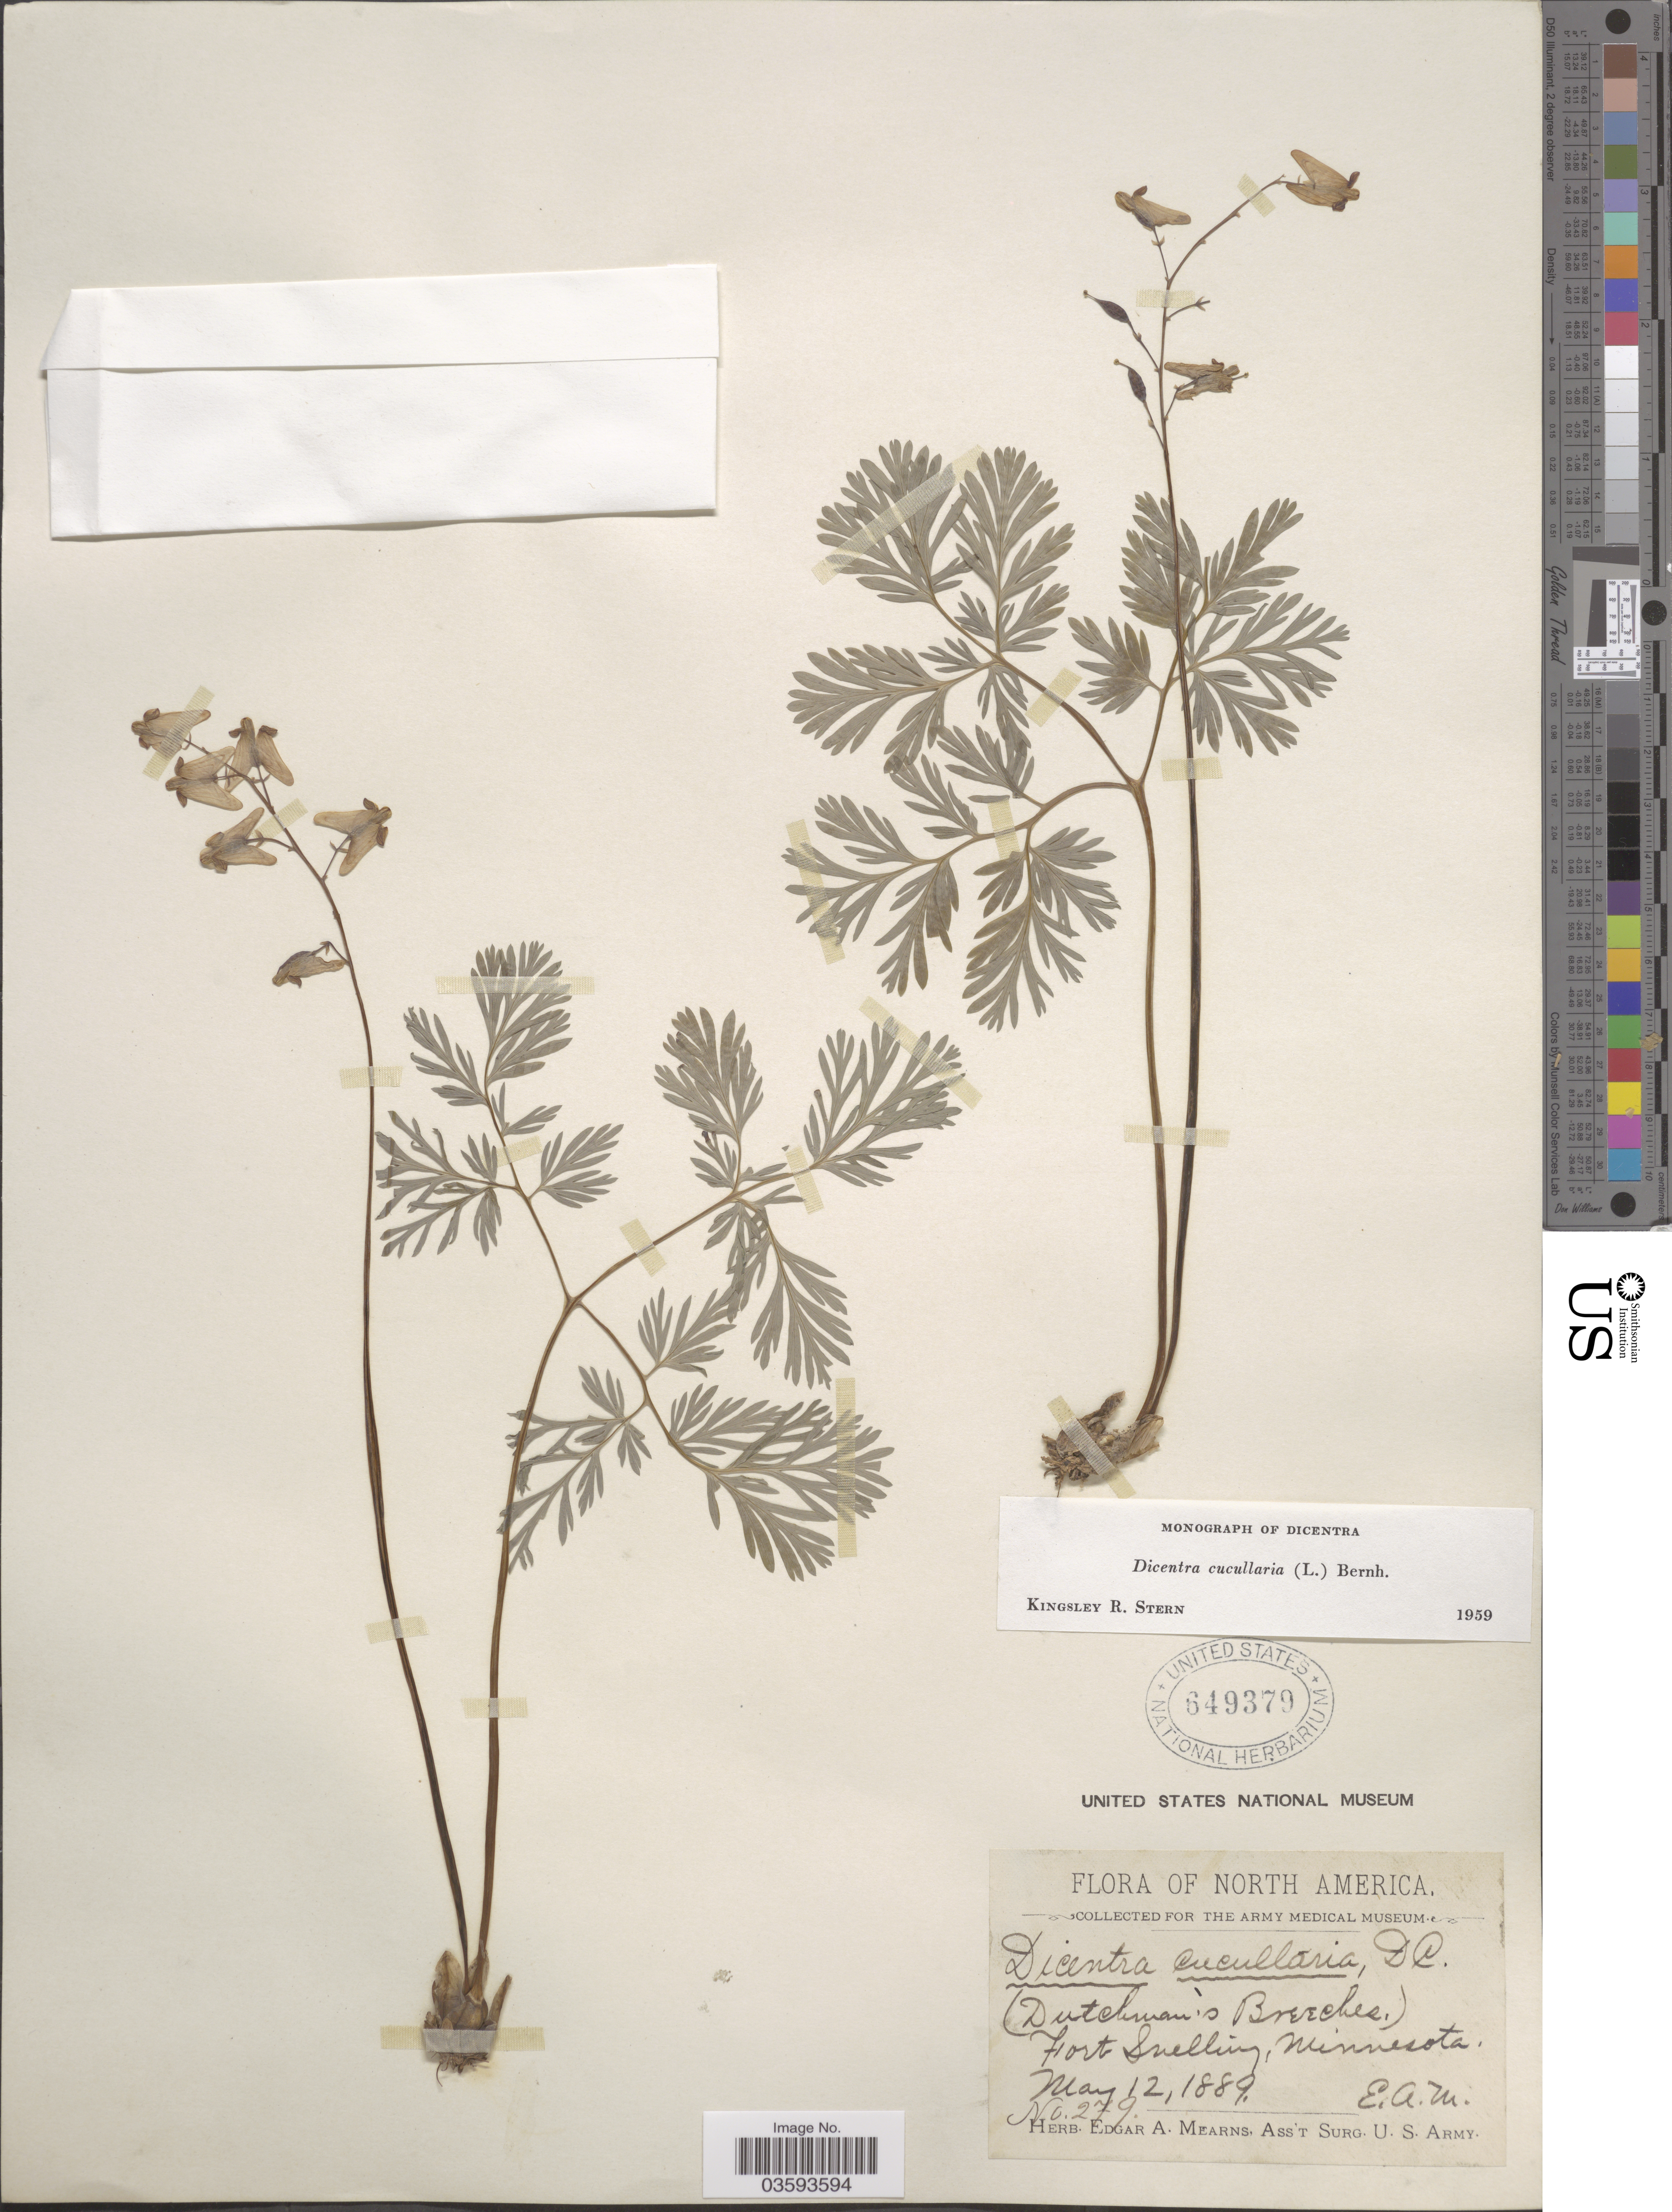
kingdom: Plantae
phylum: Tracheophyta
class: Magnoliopsida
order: Ranunculales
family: Papaveraceae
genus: Dicentra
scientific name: Dicentra cucullaria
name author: (L.) Bernh.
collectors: E. A. Mearns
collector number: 279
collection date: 1889-05-12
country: United States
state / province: Minnesota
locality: (Dutchman's Breeches). Fort Snelling.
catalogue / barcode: US 649379